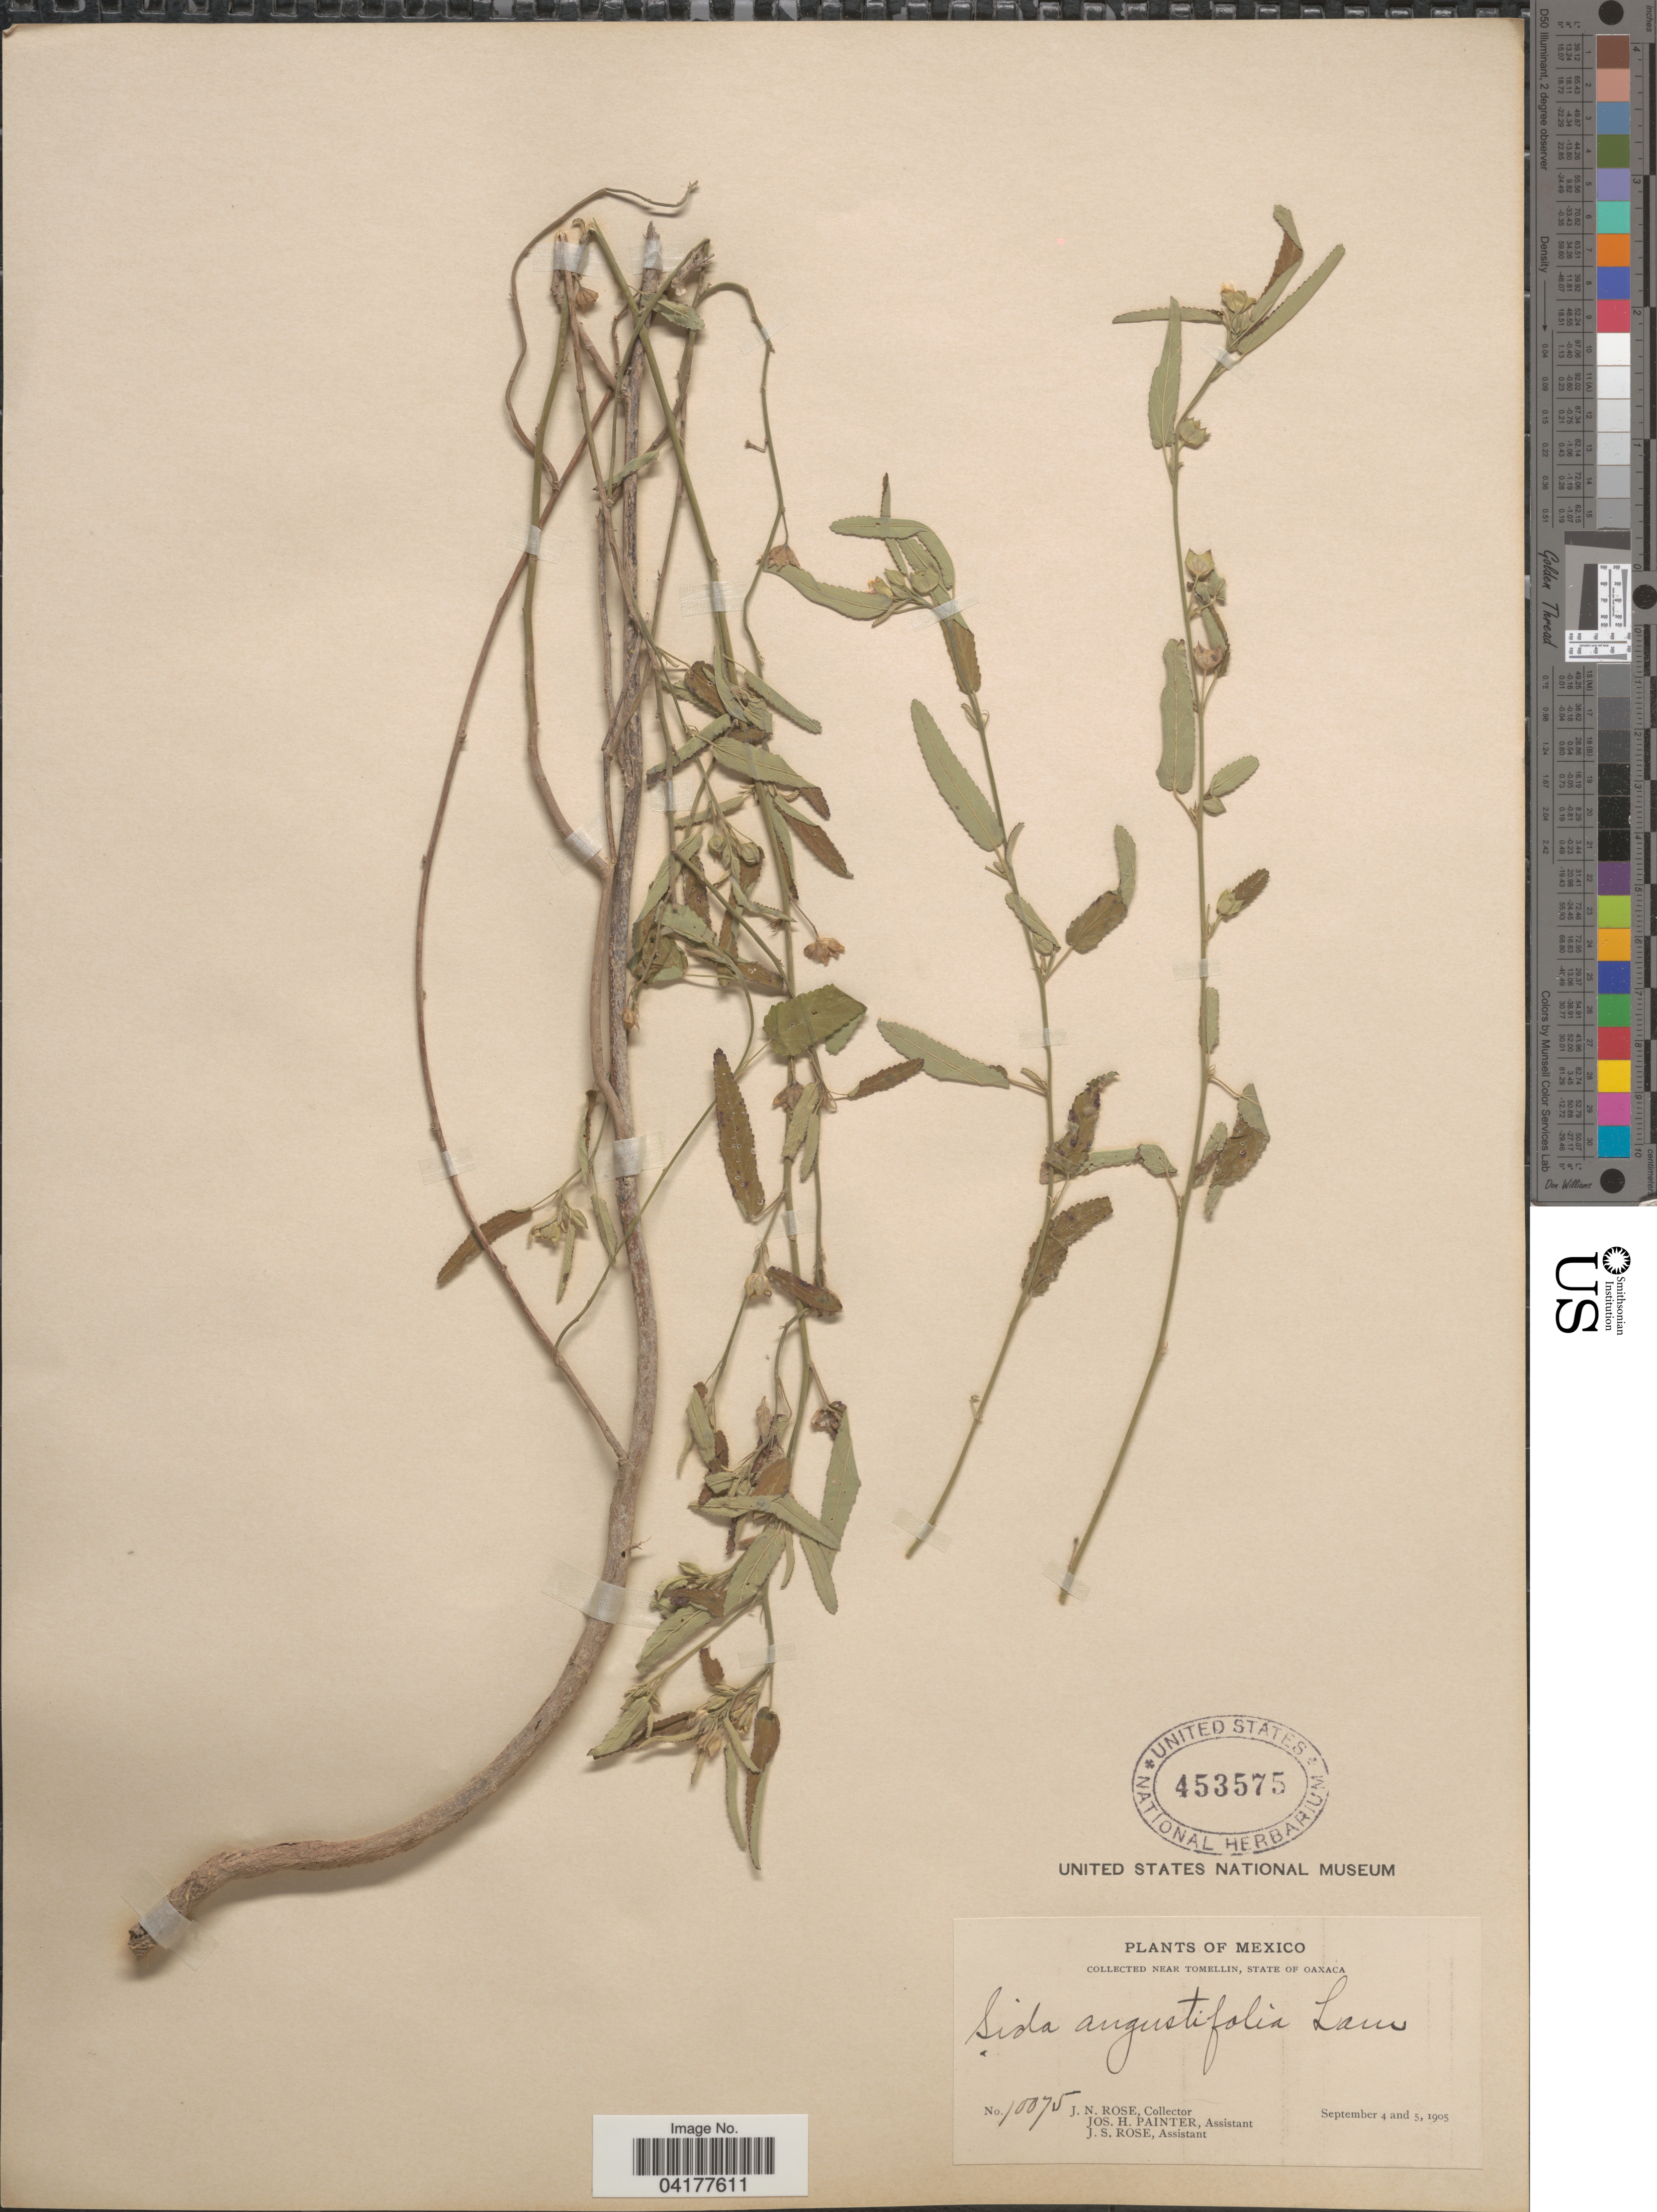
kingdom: Plantae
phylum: Tracheophyta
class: Magnoliopsida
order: Malvales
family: Malvaceae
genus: Sida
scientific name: Sida spinosa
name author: L.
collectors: J. N. Rose, J. H. Painter & J. S. Rose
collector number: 10075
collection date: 1905-09-04/1905-09-05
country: Mexico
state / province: Oaxaca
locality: Near Tomellin.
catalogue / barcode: US 453575